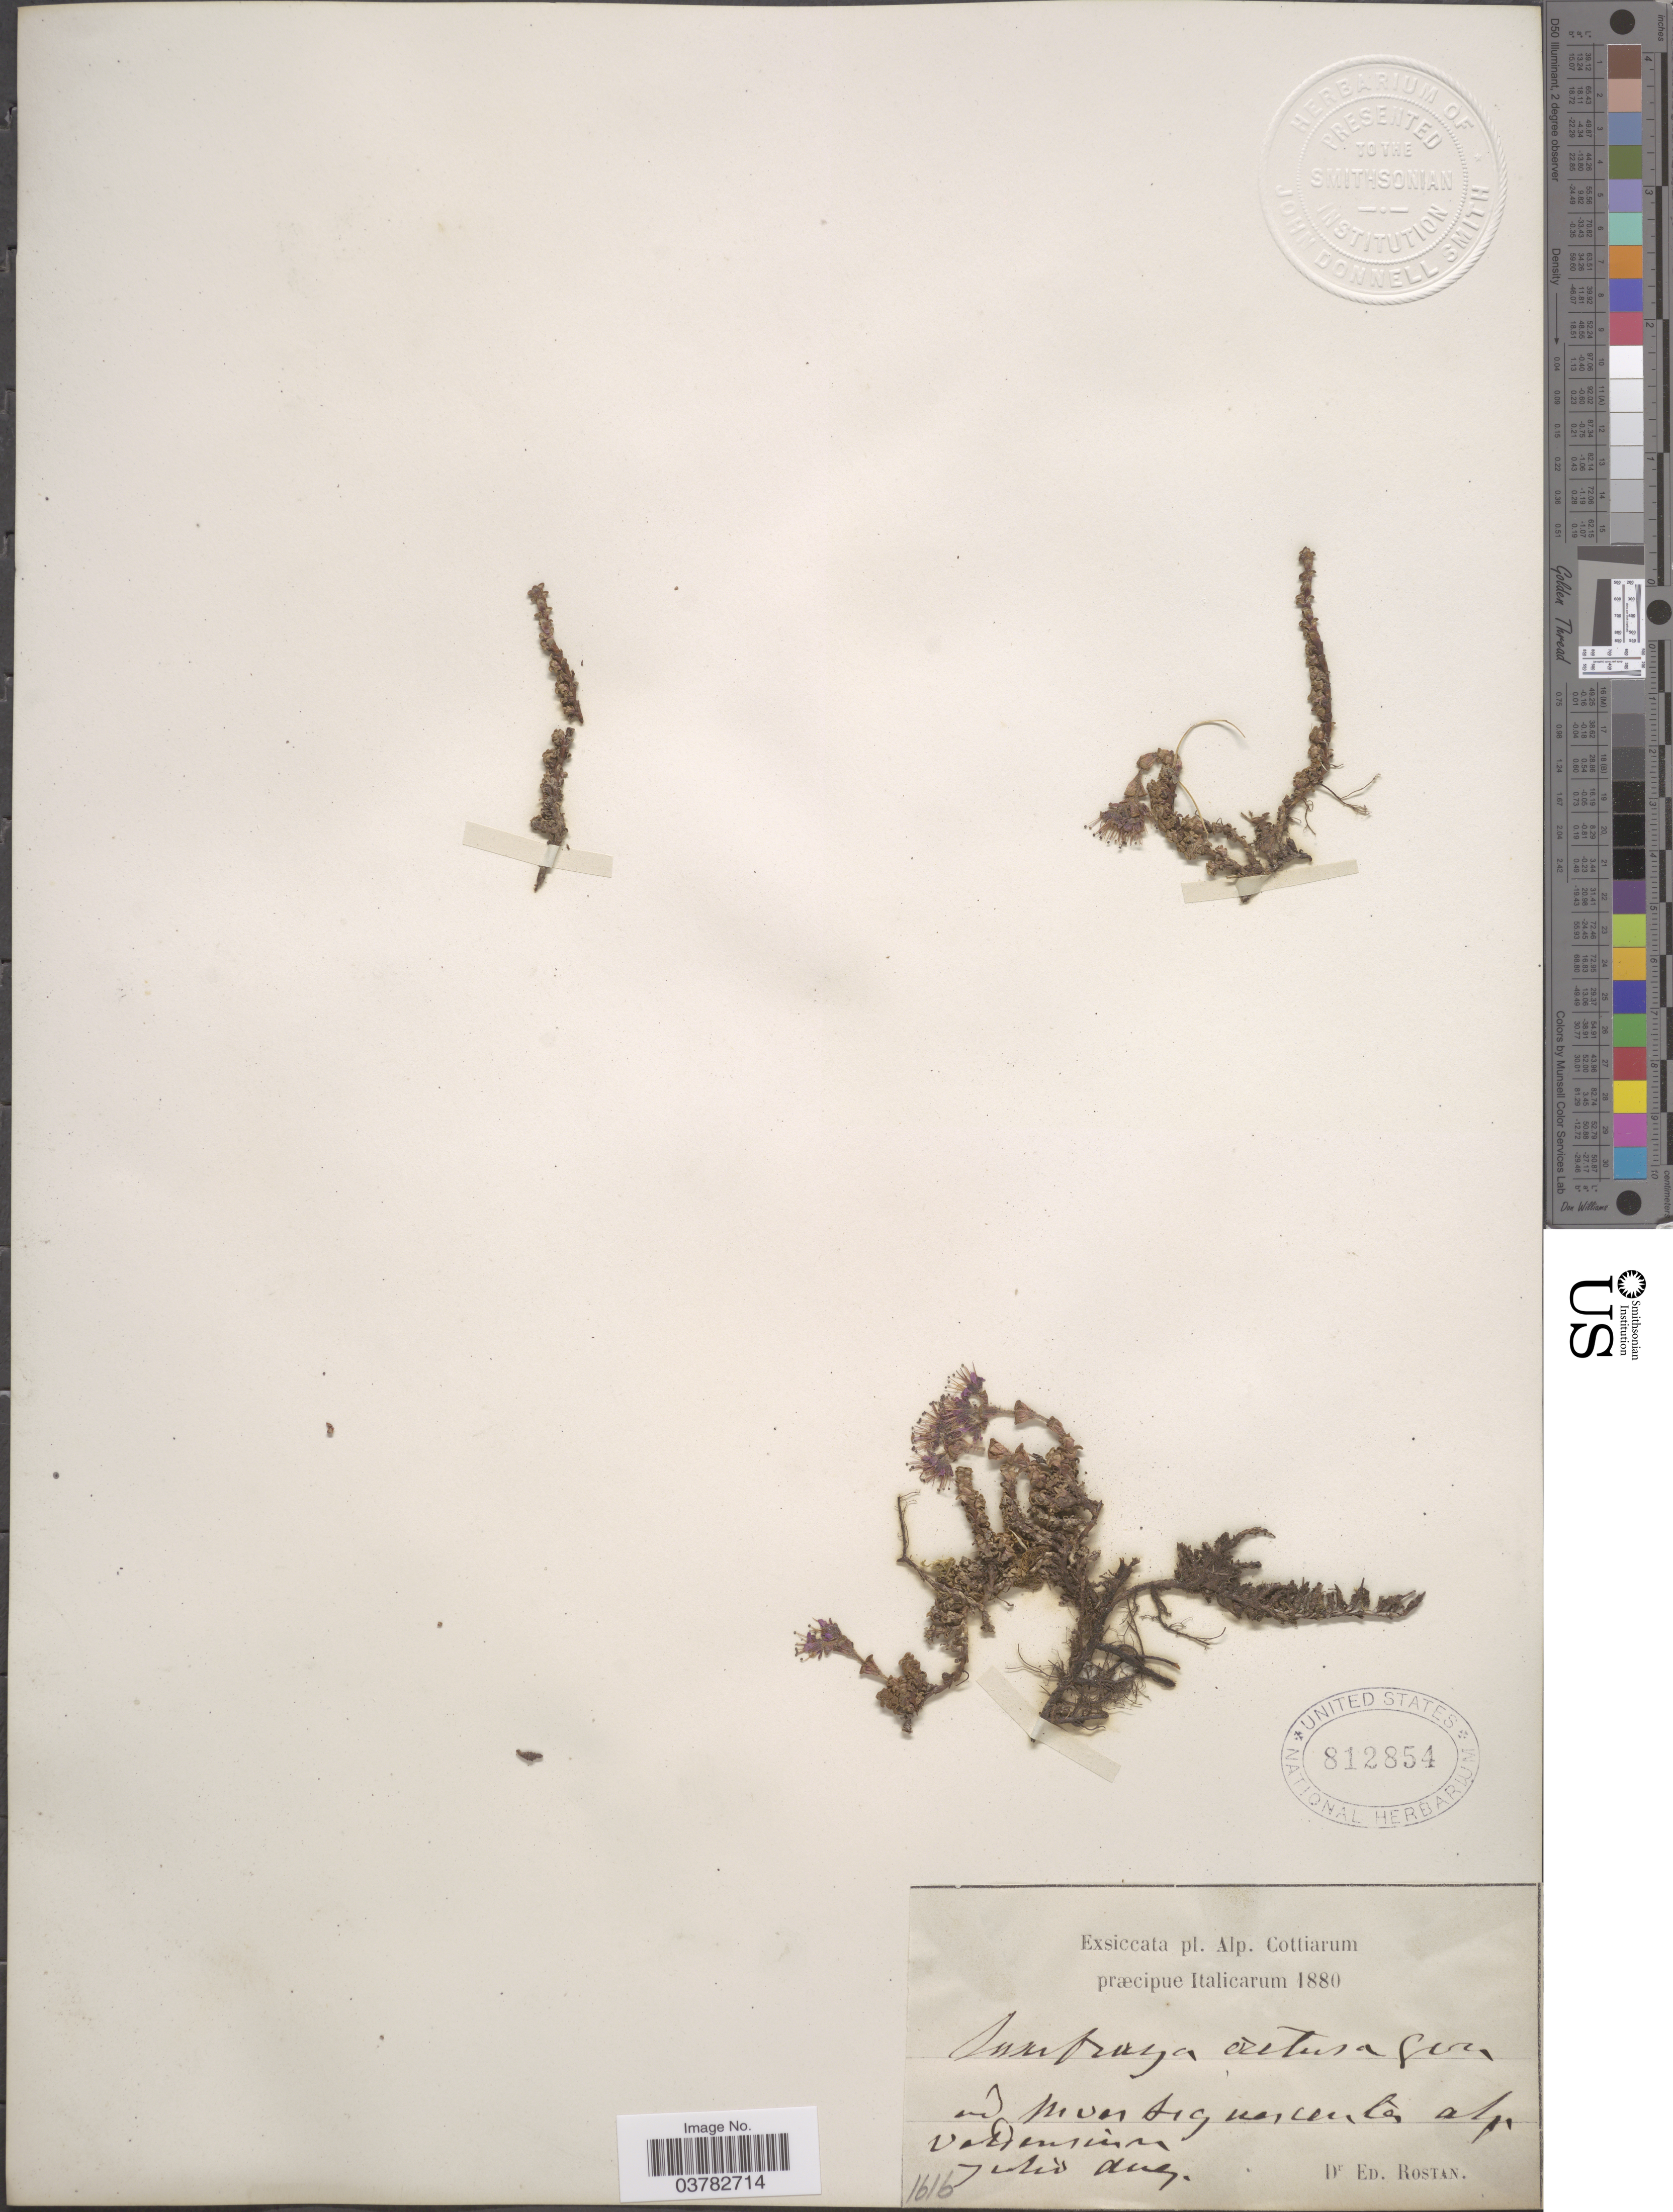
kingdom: Plantae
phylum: Tracheophyta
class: Magnoliopsida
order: Saxifragales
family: Saxifragaceae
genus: Saxifraga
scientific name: Saxifraga retusa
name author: Gouan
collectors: E. Rostan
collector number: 1616?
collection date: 1880-07/1880-08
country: Italy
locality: Alp. Cottiarum præcipue Italicarum 1880. Ad pivas Signascenten alp Vasdensium. [interpreted]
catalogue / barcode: US 812854